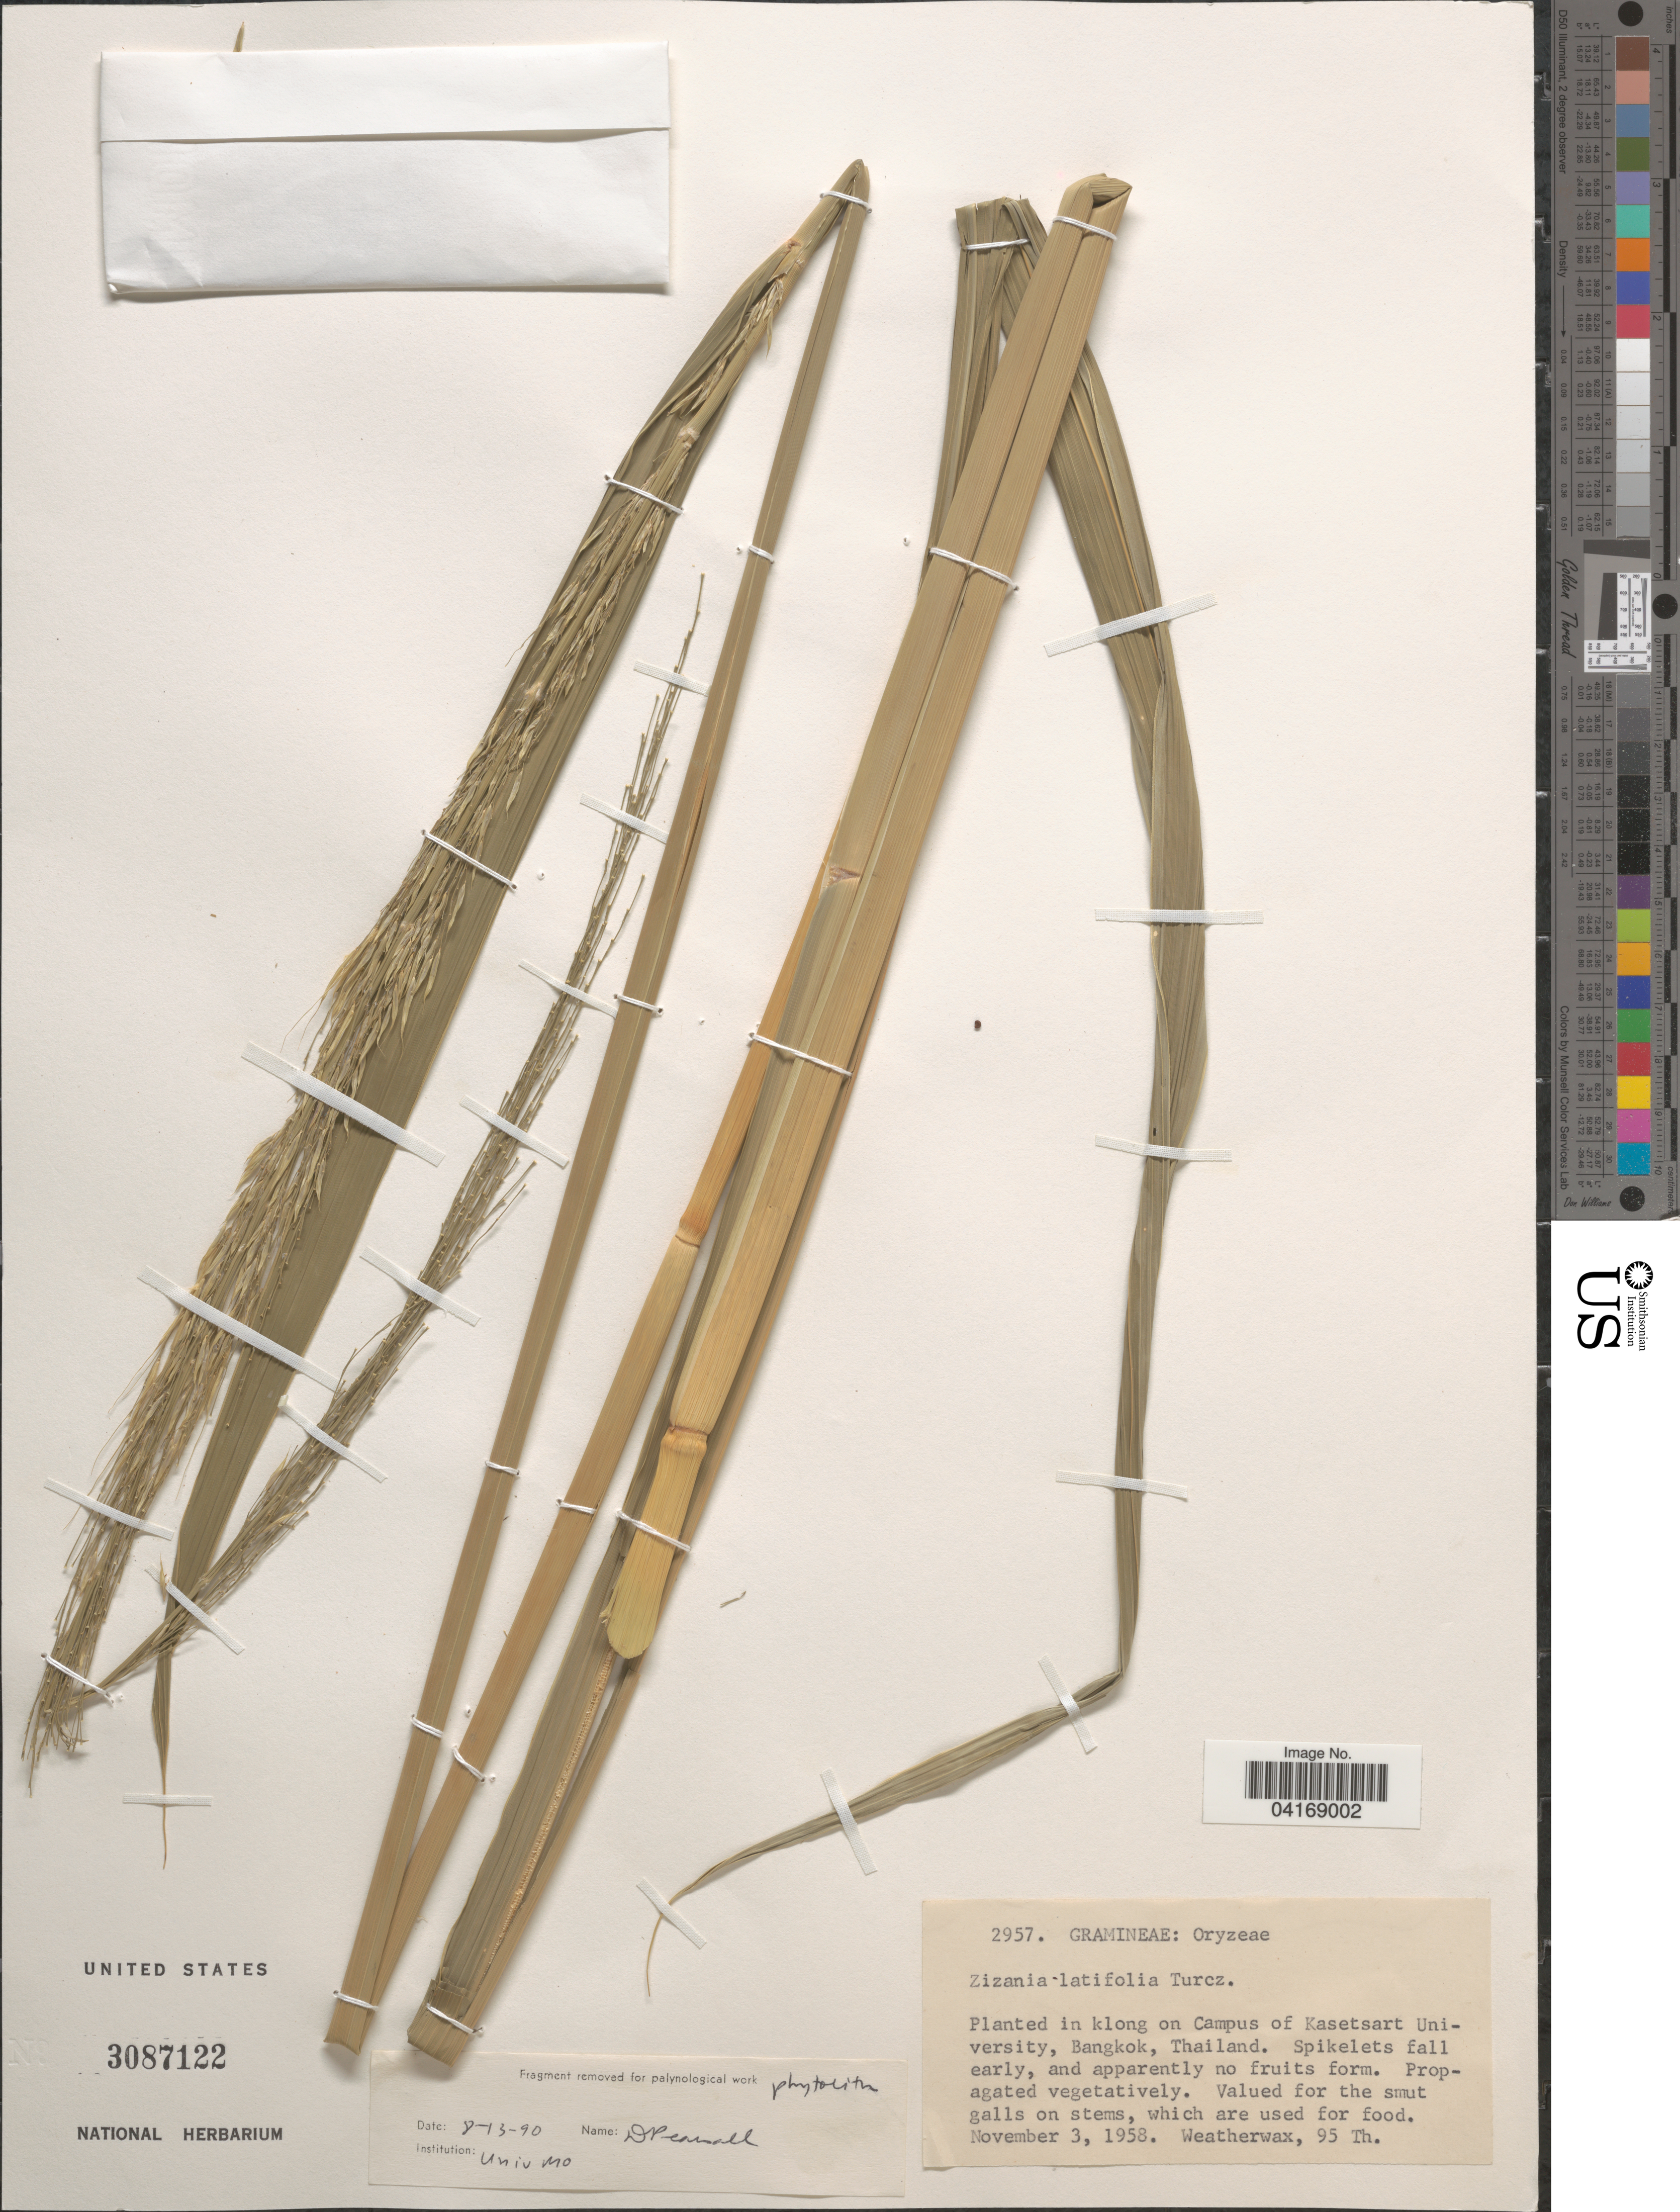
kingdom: Plantae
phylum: Tracheophyta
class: Liliopsida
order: Poales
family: Poaceae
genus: Zizania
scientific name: Zizania latifolia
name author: (Griseb.) Stapf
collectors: -. Weatherwax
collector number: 95Th.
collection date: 1958-11-03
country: Thailand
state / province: Bangkok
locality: In klong on Campus of Kasetsart University.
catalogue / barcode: US 3087122